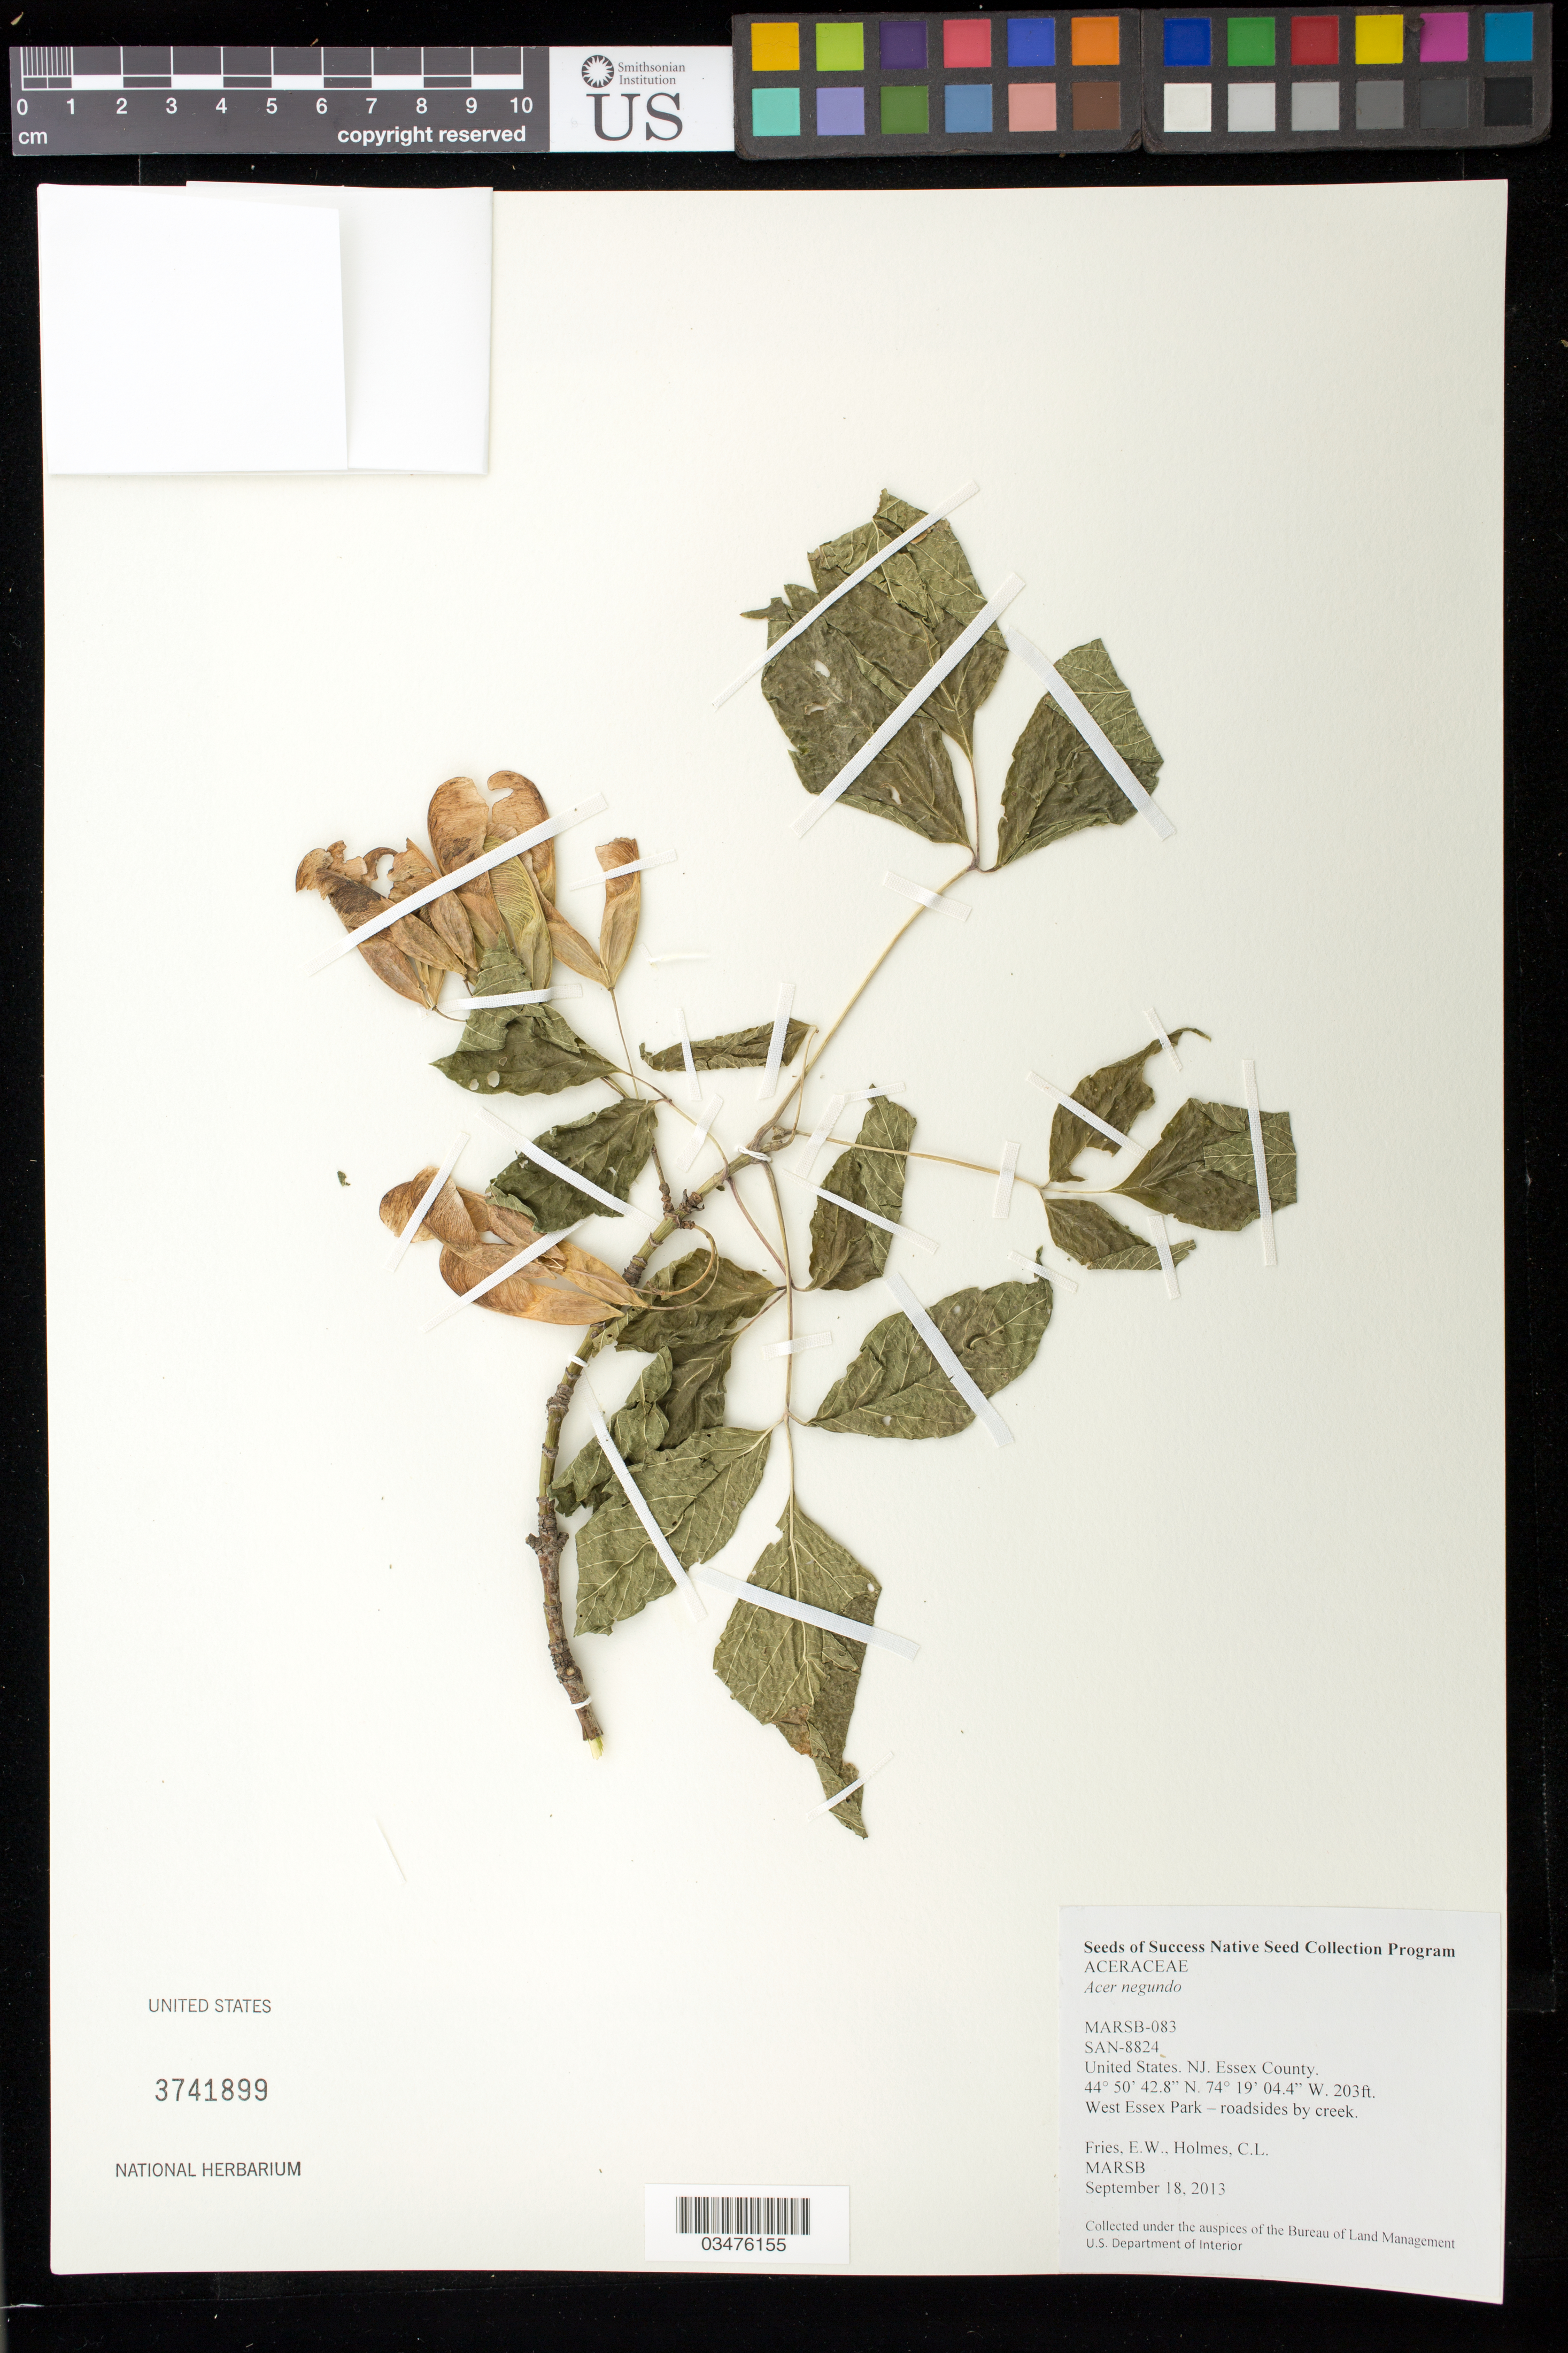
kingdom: Plantae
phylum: Tracheophyta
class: Magnoliopsida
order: Sapindales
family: Sapindaceae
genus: Acer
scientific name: Acer negundo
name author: L.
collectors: E. Fries & C. Holmes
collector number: MARSB-083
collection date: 2013-09-18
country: United States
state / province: New Jersey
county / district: Essex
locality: West Essex Park- roadsides by creek.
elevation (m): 62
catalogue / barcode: US 3741899